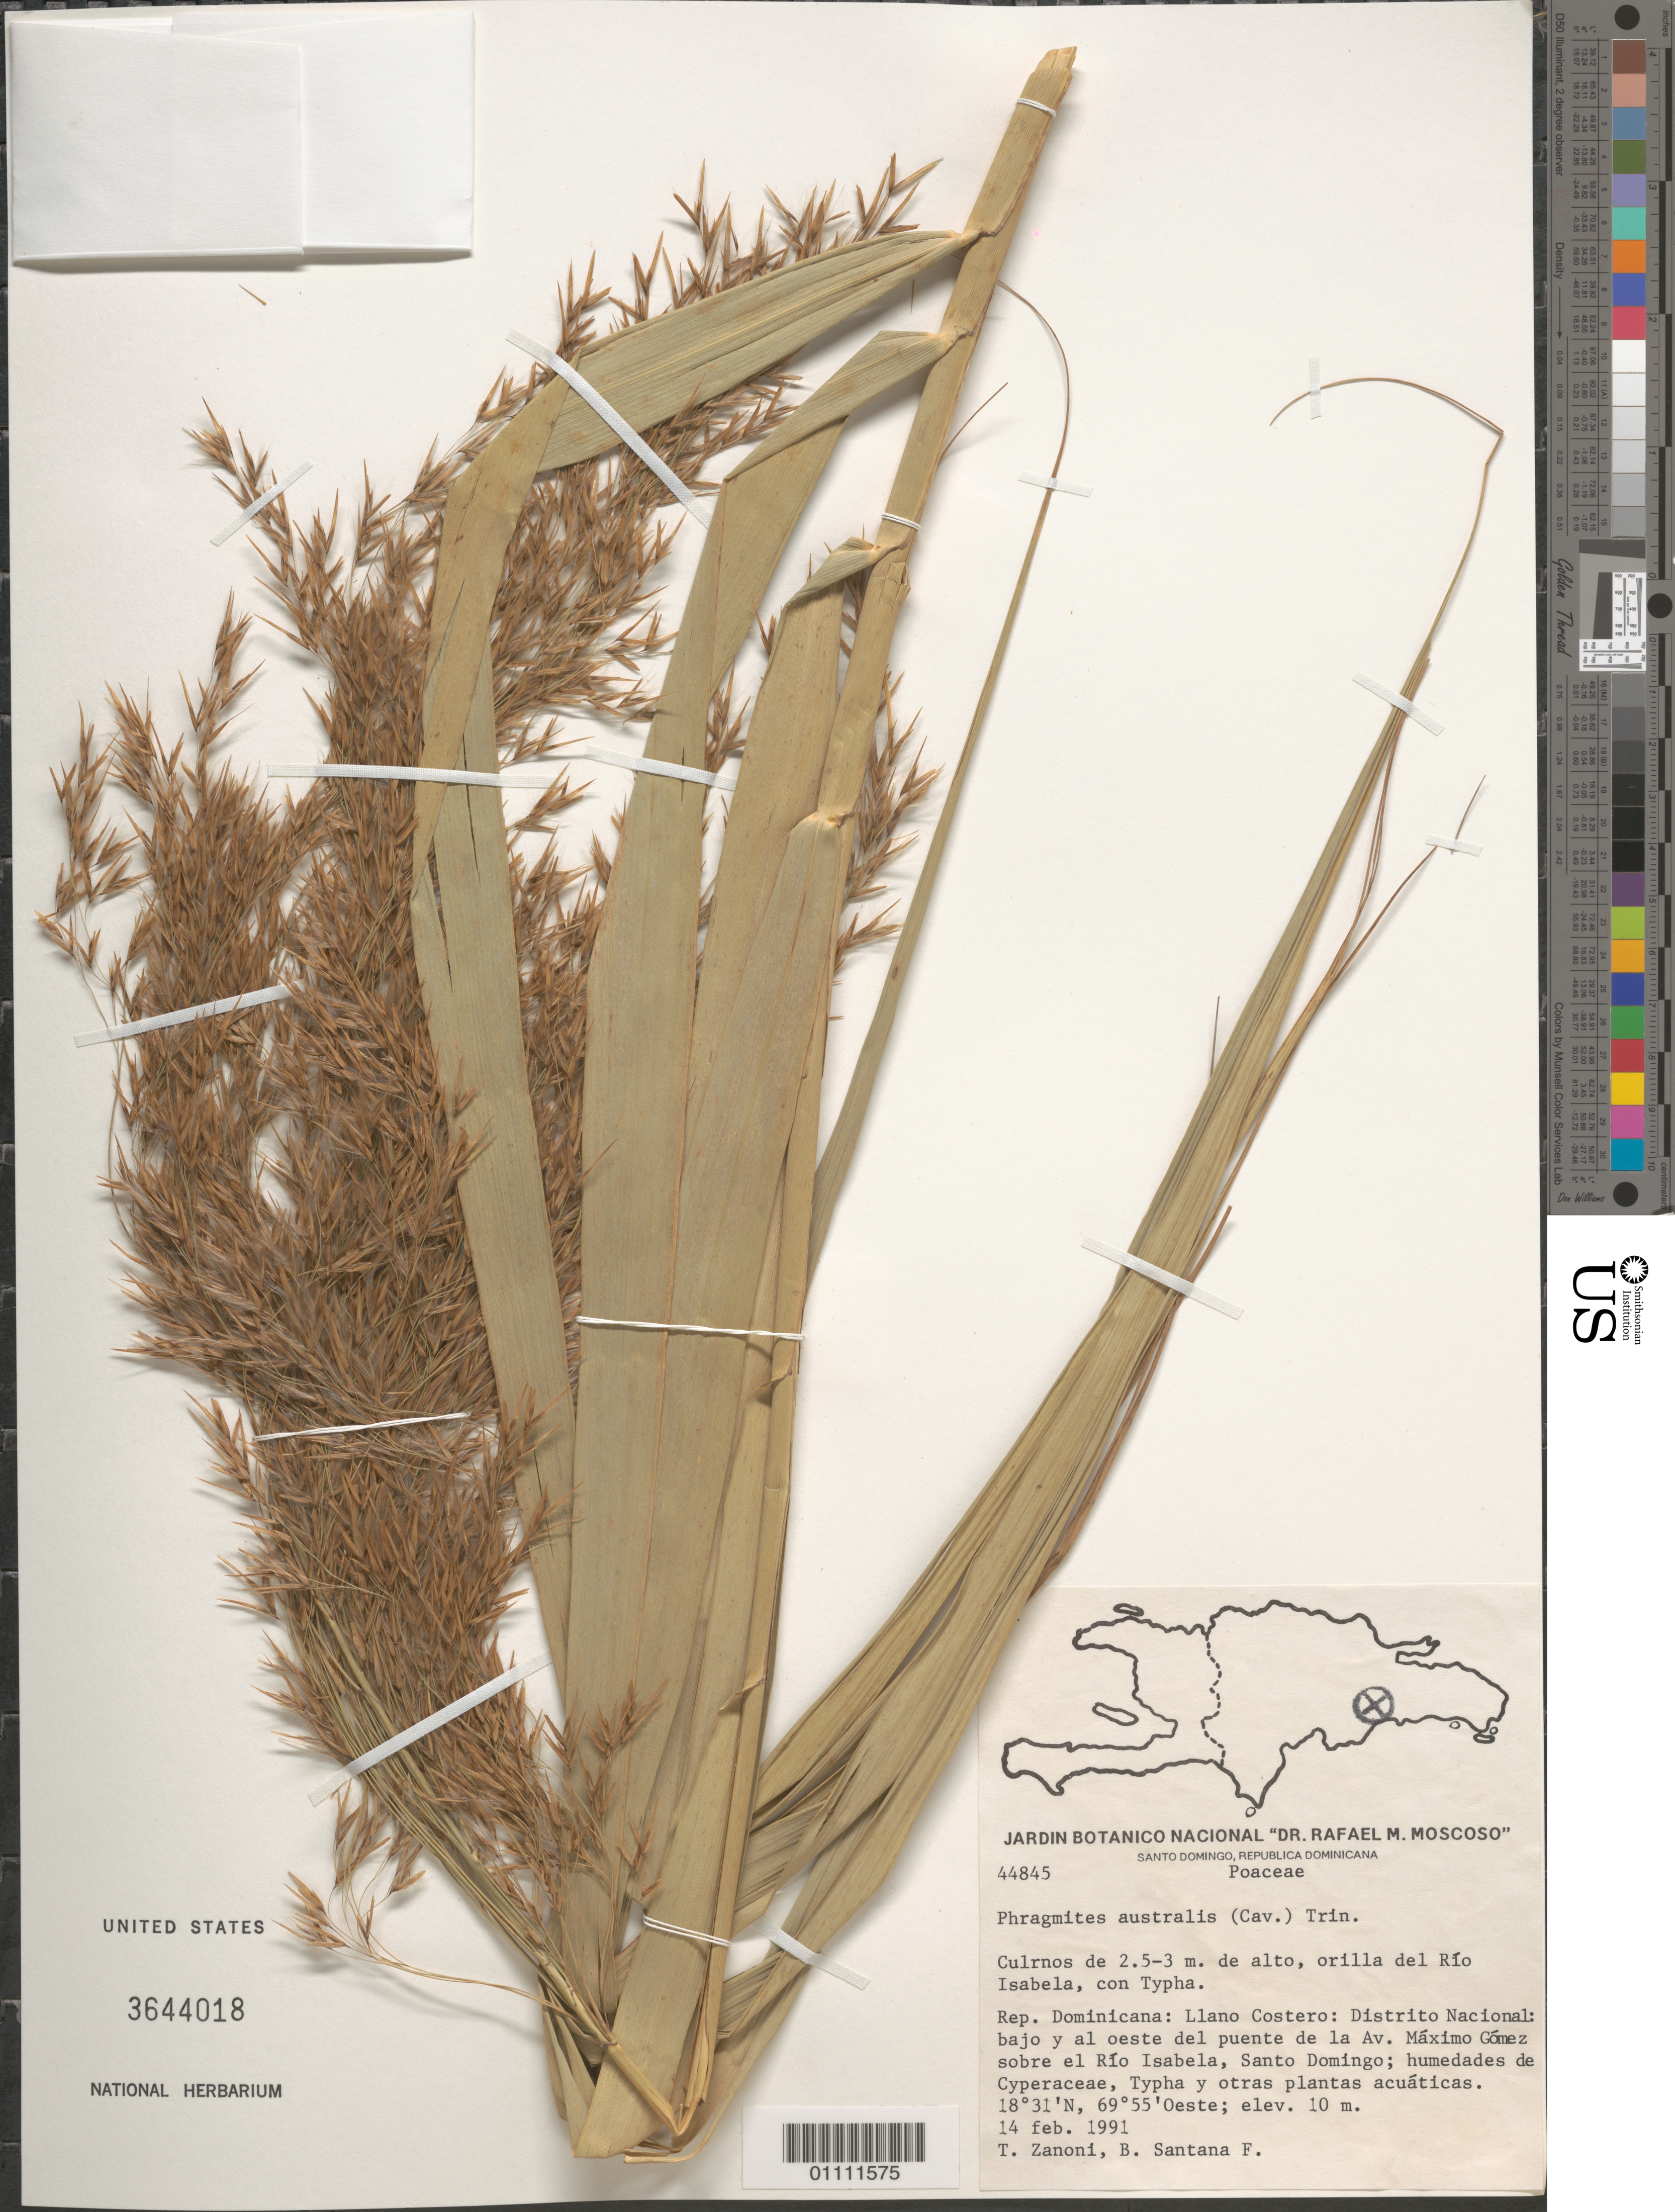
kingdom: Plantae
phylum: Tracheophyta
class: Liliopsida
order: Poales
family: Poaceae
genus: Phragmites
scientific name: Phragmites australis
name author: (Cav.) Trin. ex Steud.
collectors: T. A. Zanoni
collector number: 44845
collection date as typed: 14 Feb 1991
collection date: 1991-02-14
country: Dominican Republic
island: Hispaniola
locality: Distrito Nacional, bajo y al oeste del puente de la Av. Máximo Gómez sobre el Río Isabela, Santo Domingo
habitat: Humedades de Cyperaceae, Typha y otras plantas acuáticas; orilla del Río Isabela, con Typha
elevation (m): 10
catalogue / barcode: US 3644018